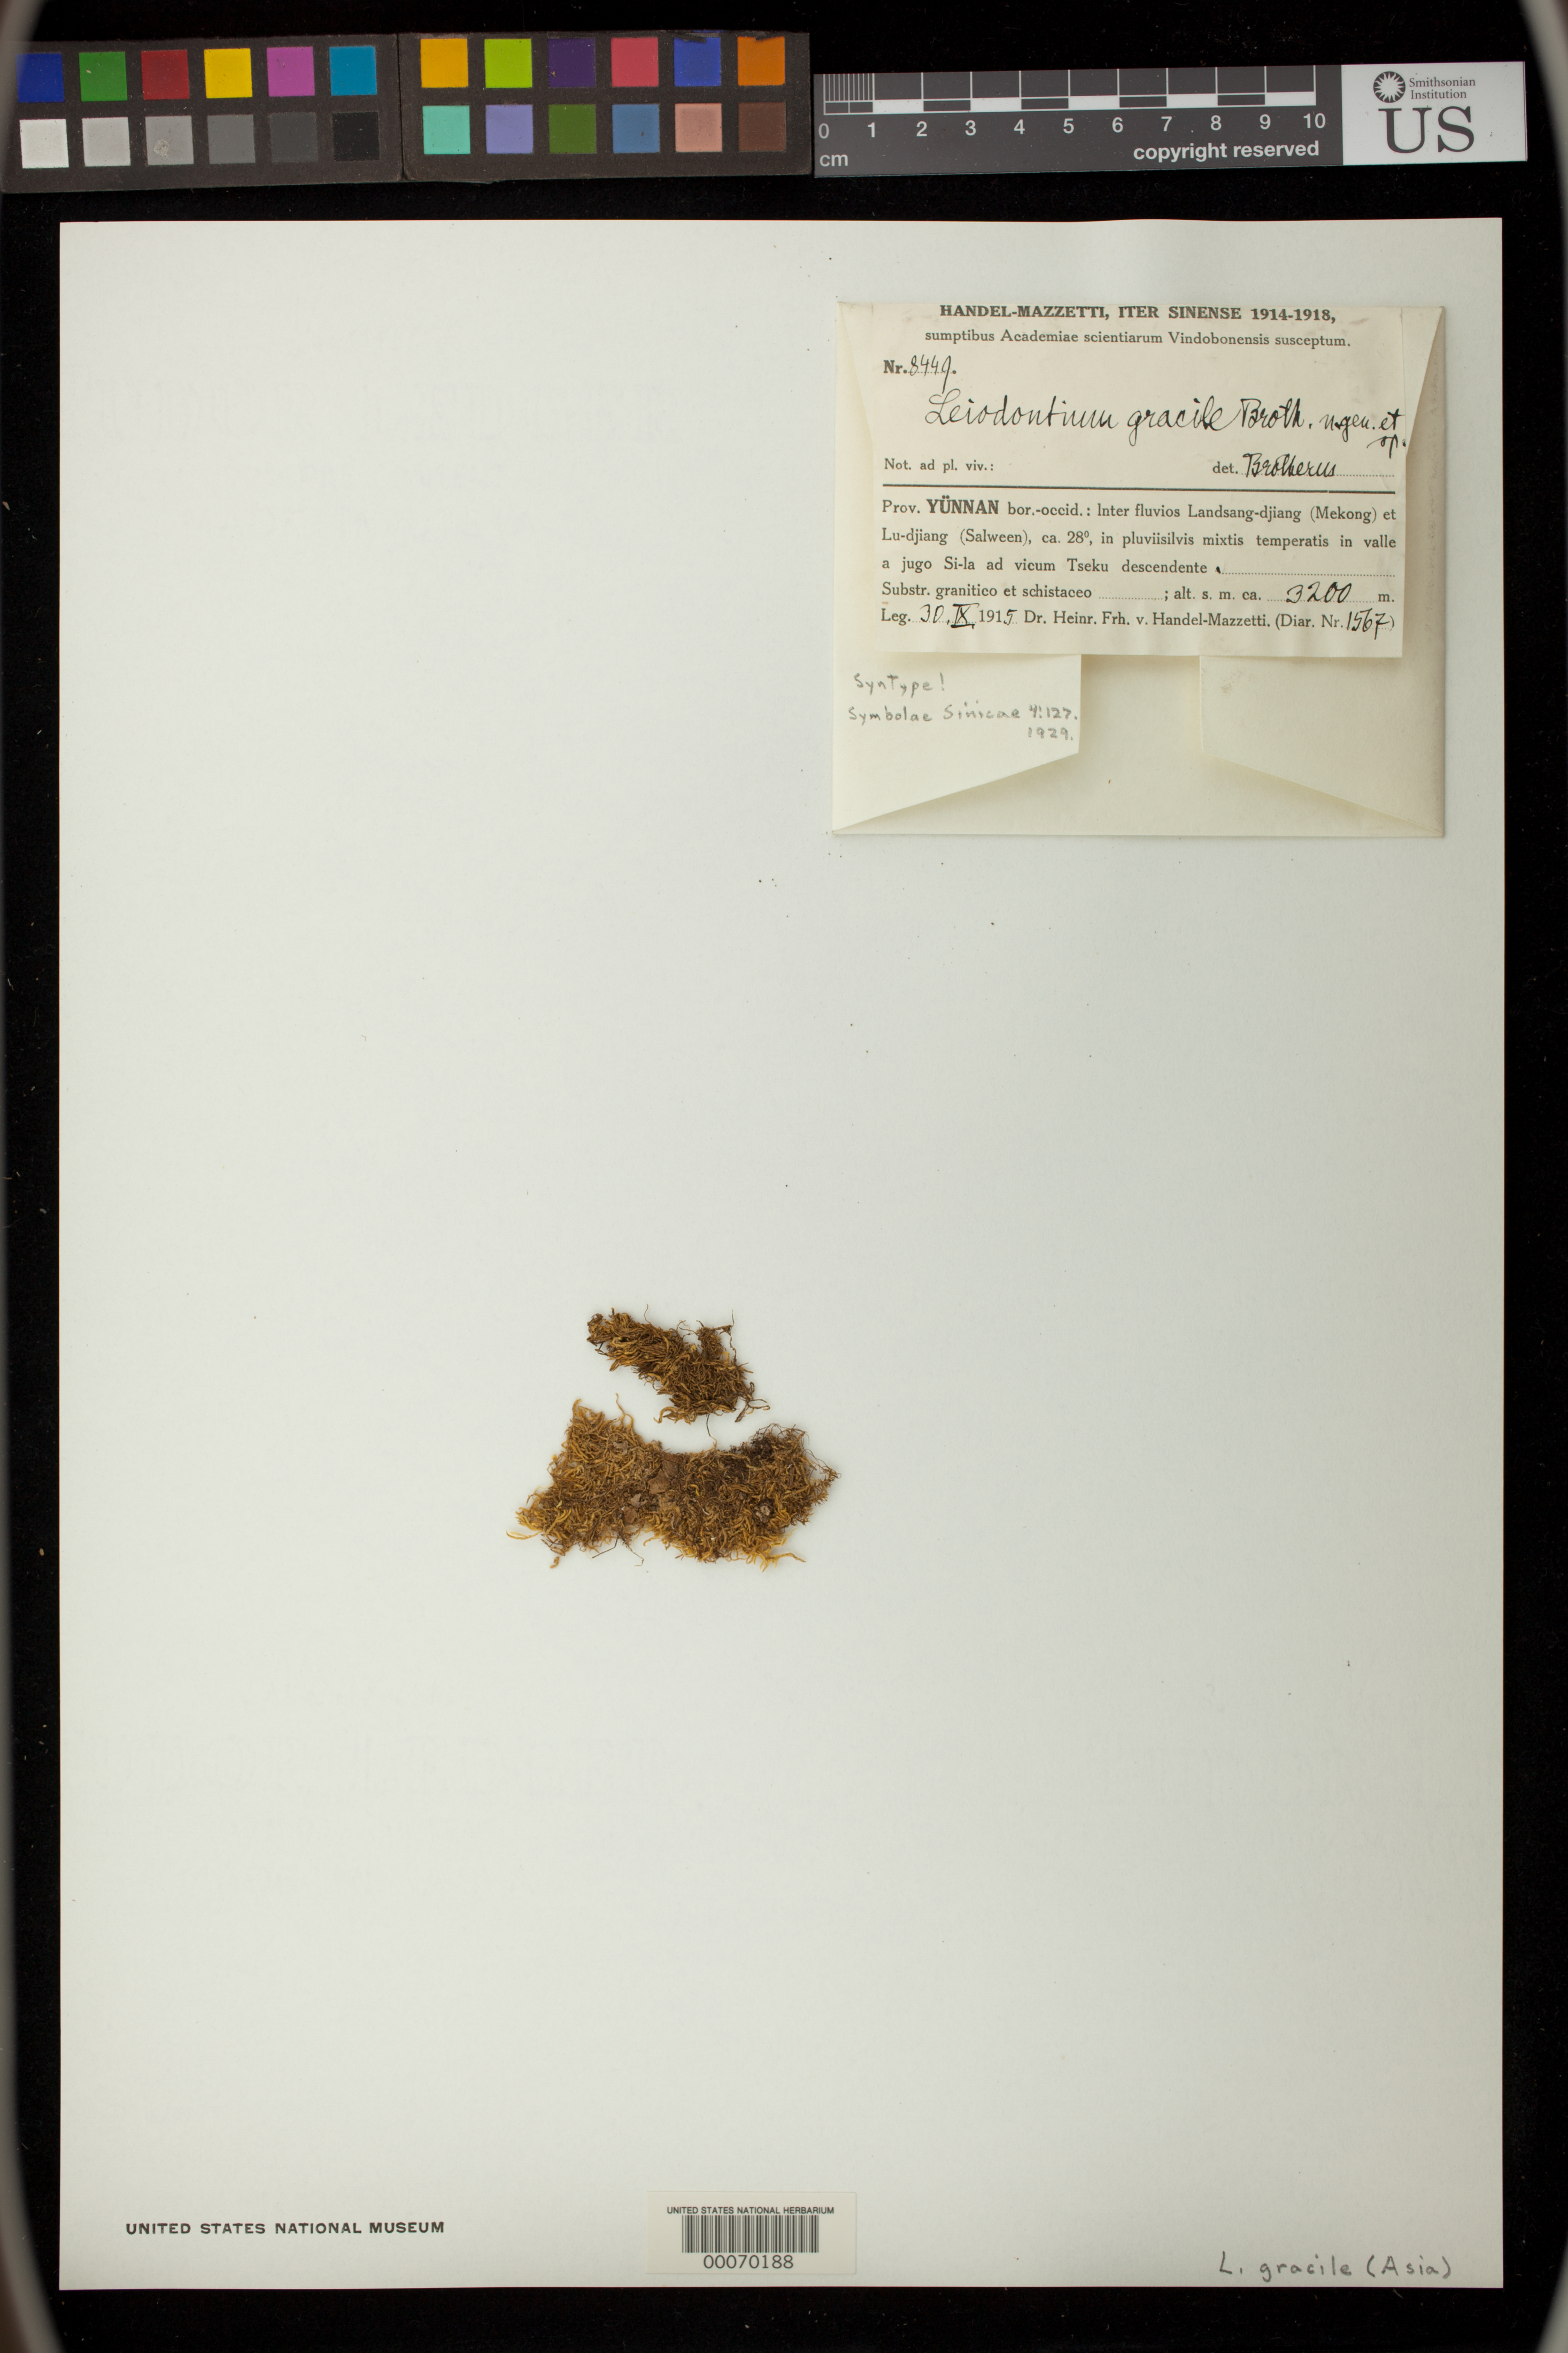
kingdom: Plantae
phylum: Bryophyta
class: Bryopsida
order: Hypnales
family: Hypnaceae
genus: Leiodontium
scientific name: Leiodontium gracile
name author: Broth. in Hand.-Mazz.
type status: Syntype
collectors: H. Handel-Mazzetti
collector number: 8449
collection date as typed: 30 Sep 1915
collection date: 1915-09-30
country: China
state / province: Yunnan